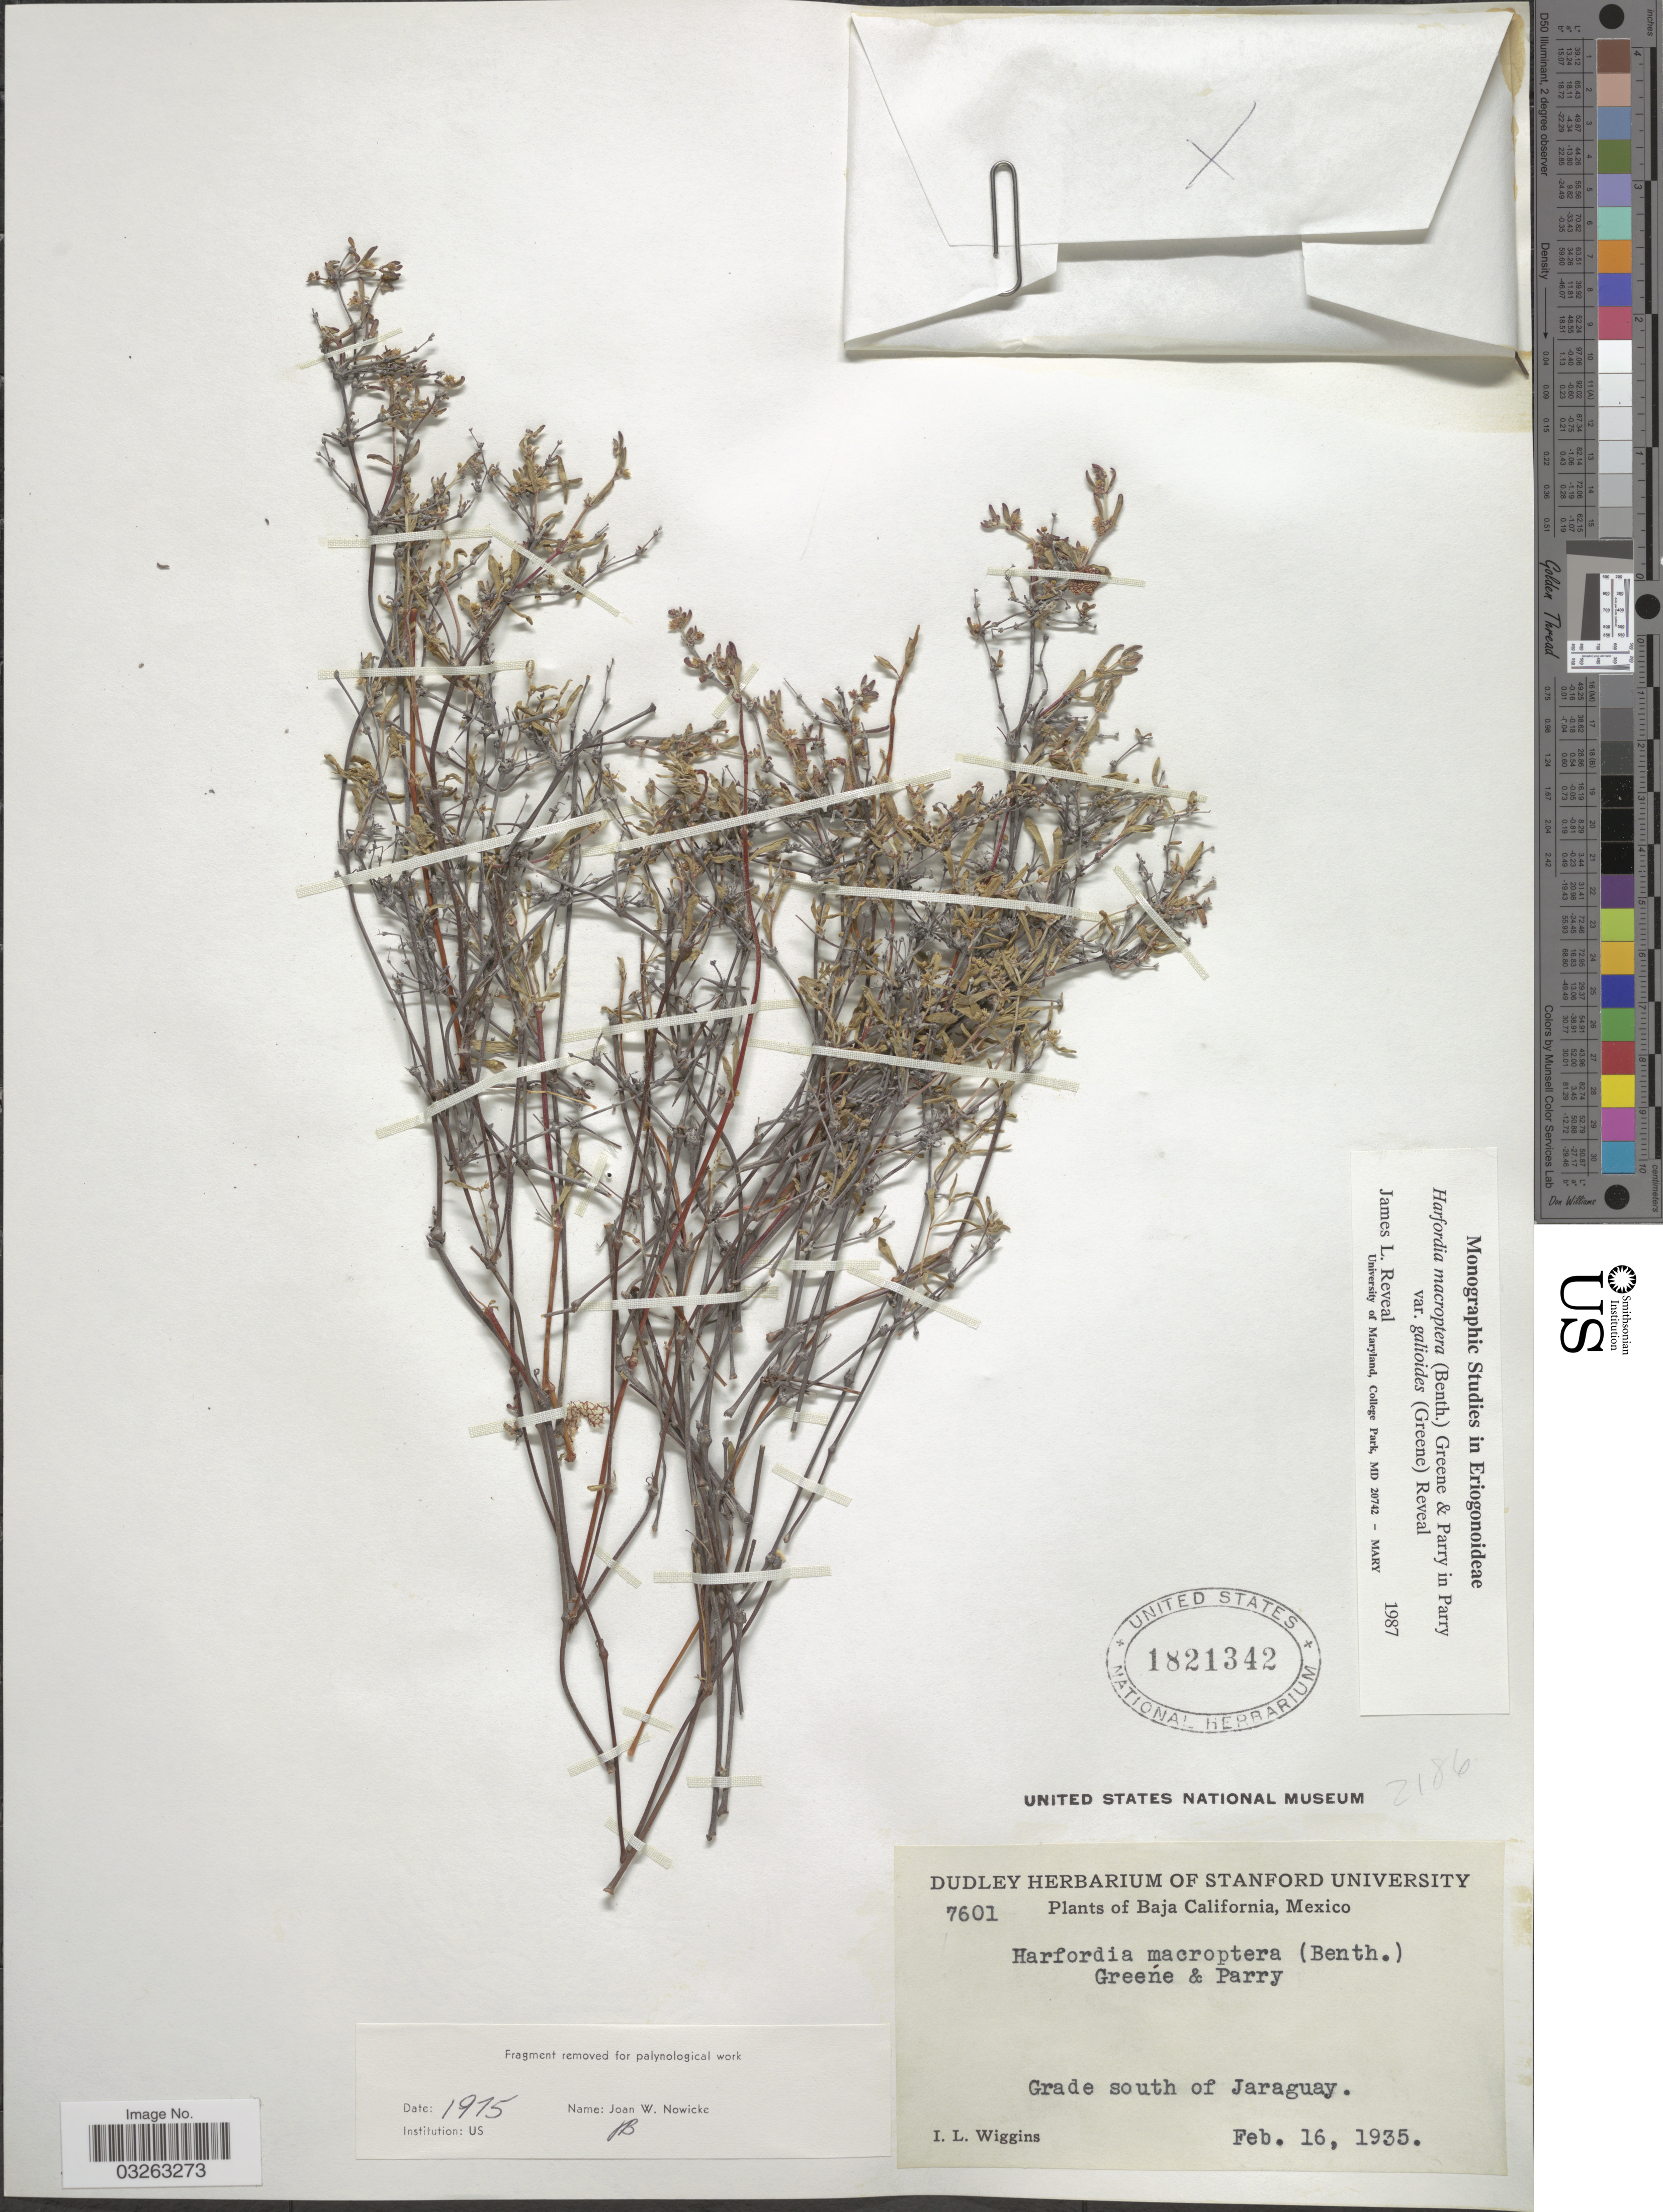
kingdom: Plantae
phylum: Tracheophyta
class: Magnoliopsida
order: Caryophyllales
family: Polygonaceae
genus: Harfordia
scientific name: Harfordia macroptera var. galioides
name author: (Greene) Reveal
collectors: I. L. Wiggins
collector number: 7601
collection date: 1935-02-16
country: Mexico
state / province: Baja California Norte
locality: Grade south of Jaraguay.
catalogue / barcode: US 1821342